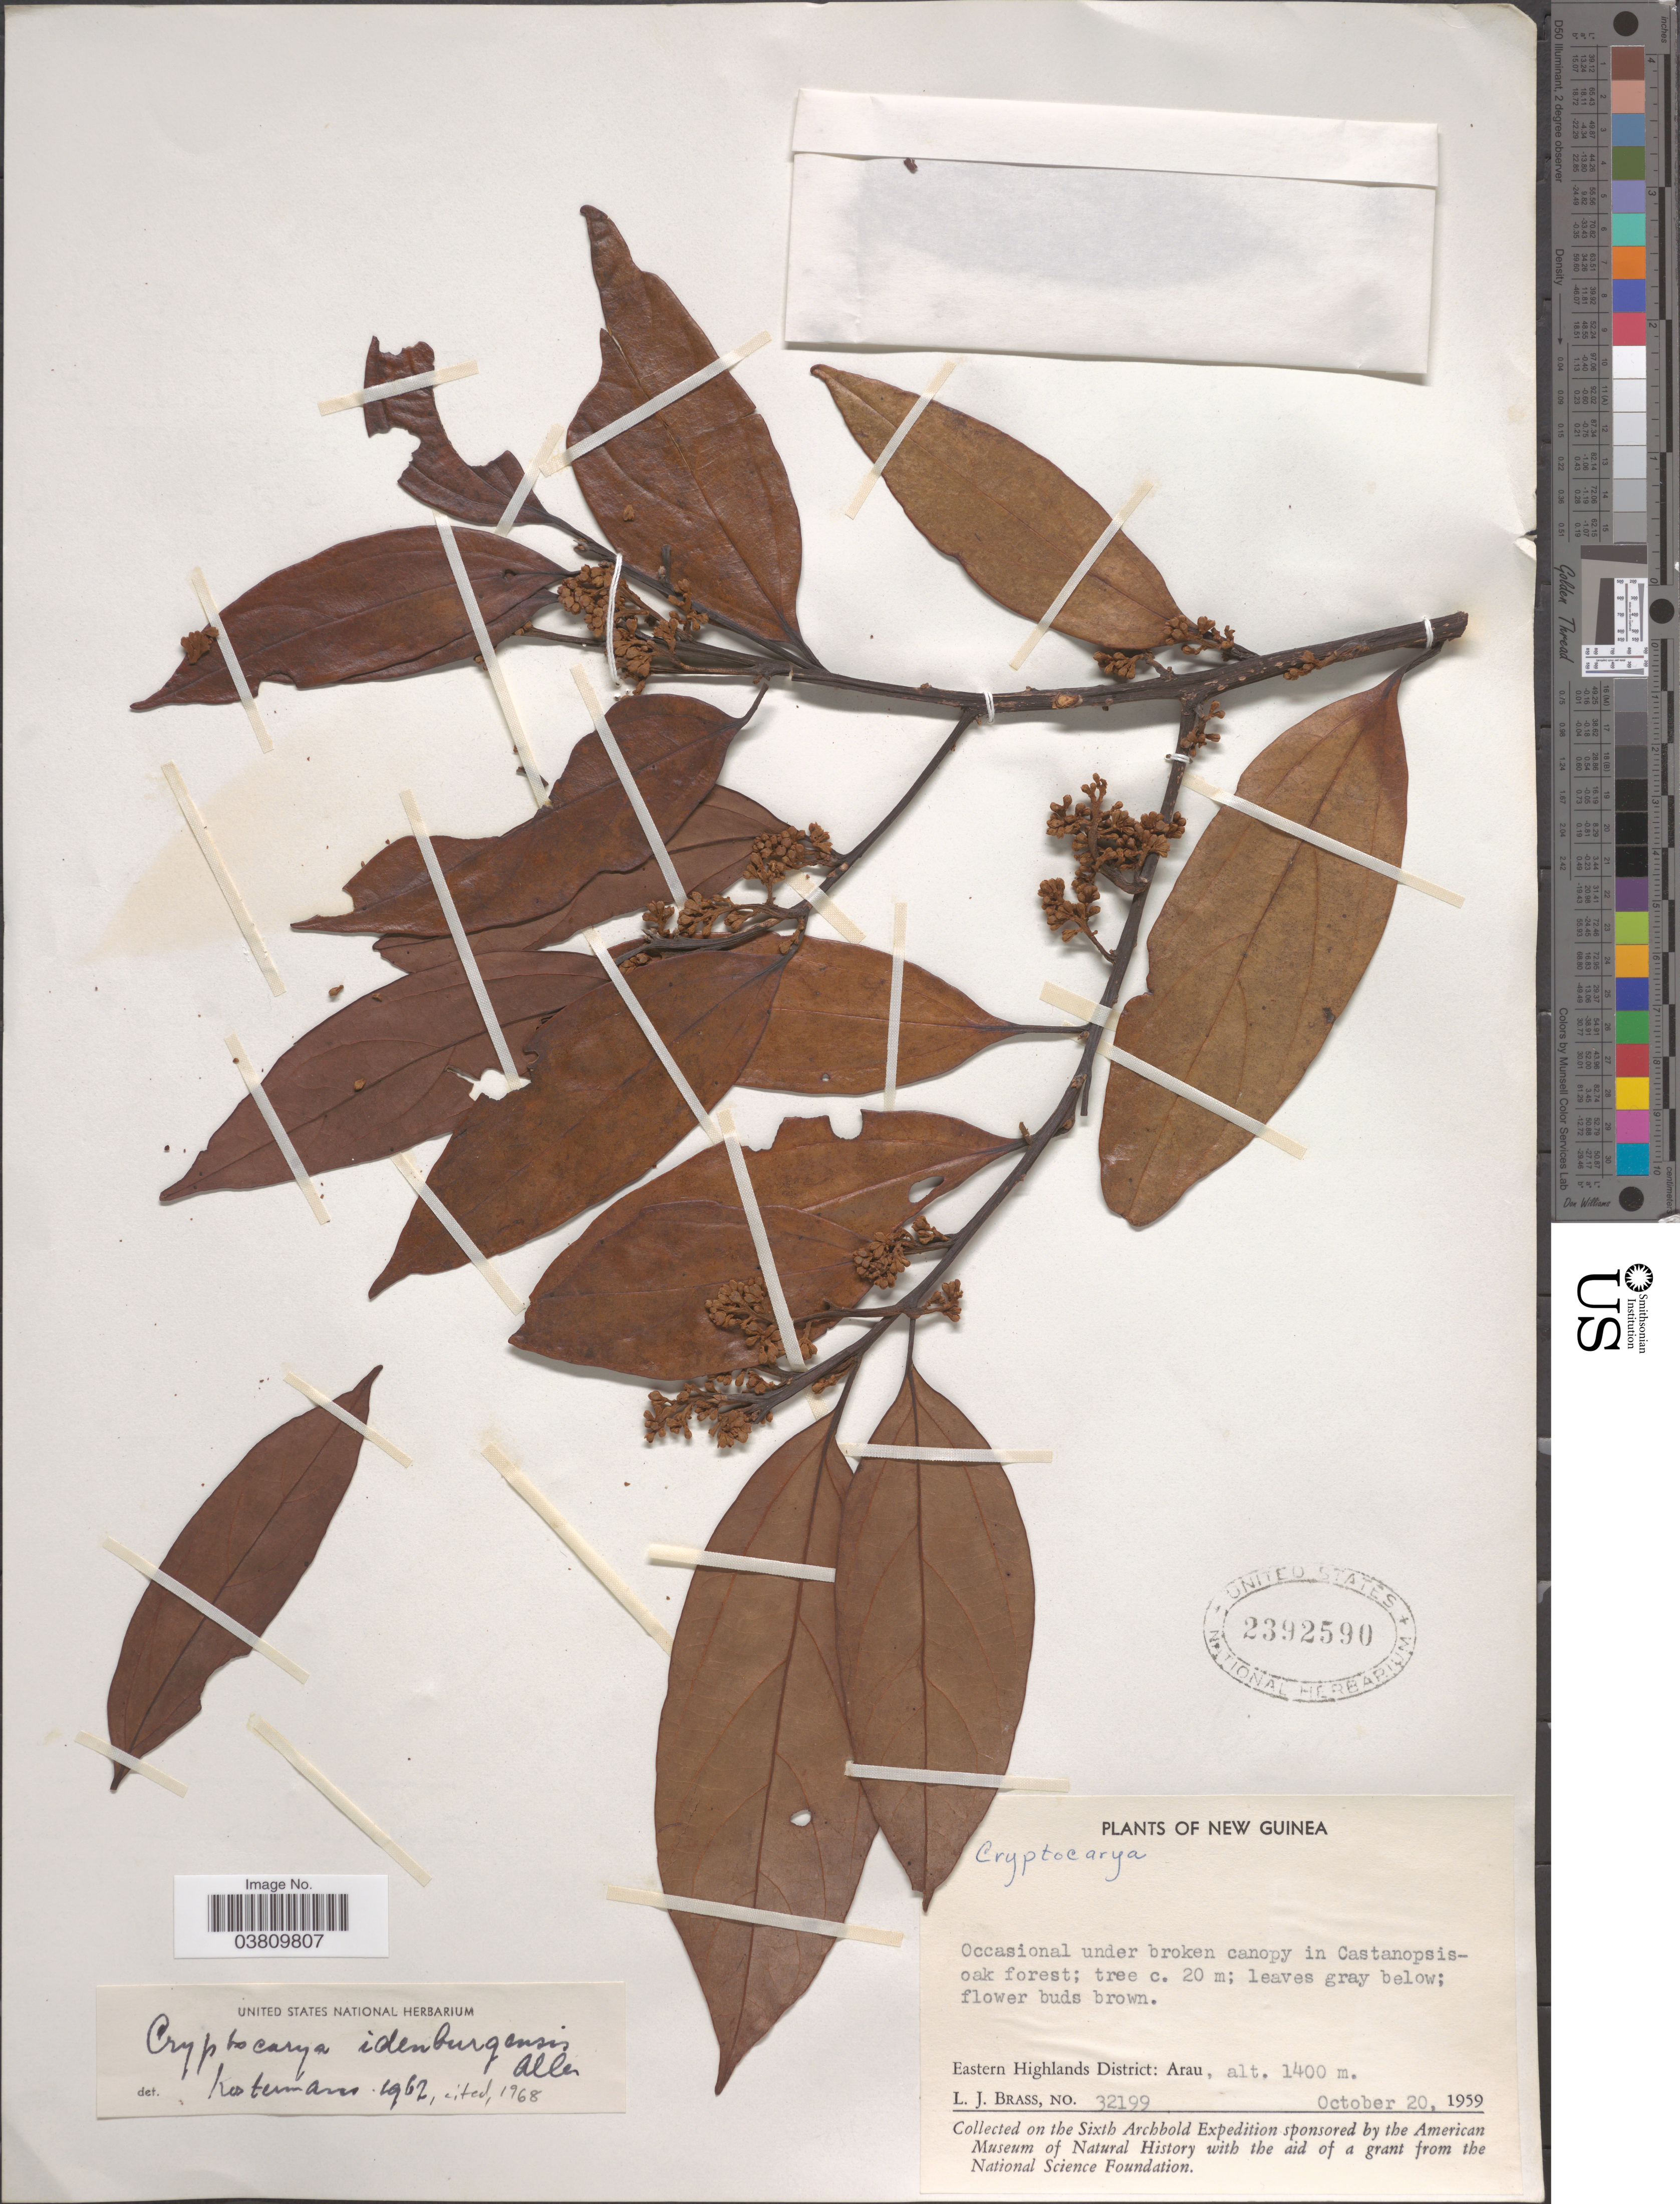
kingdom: Plantae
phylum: Tracheophyta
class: Magnoliopsida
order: Laurales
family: Lauraceae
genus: Cryptocarya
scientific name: Cryptocarya idenburgensis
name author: C.K. Allen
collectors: L. J. Brass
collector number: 32199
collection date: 1959-10-20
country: Papua New Guinea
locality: New Guinea. Eastern Highlands District: Arau.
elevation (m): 1400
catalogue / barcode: US 2392590